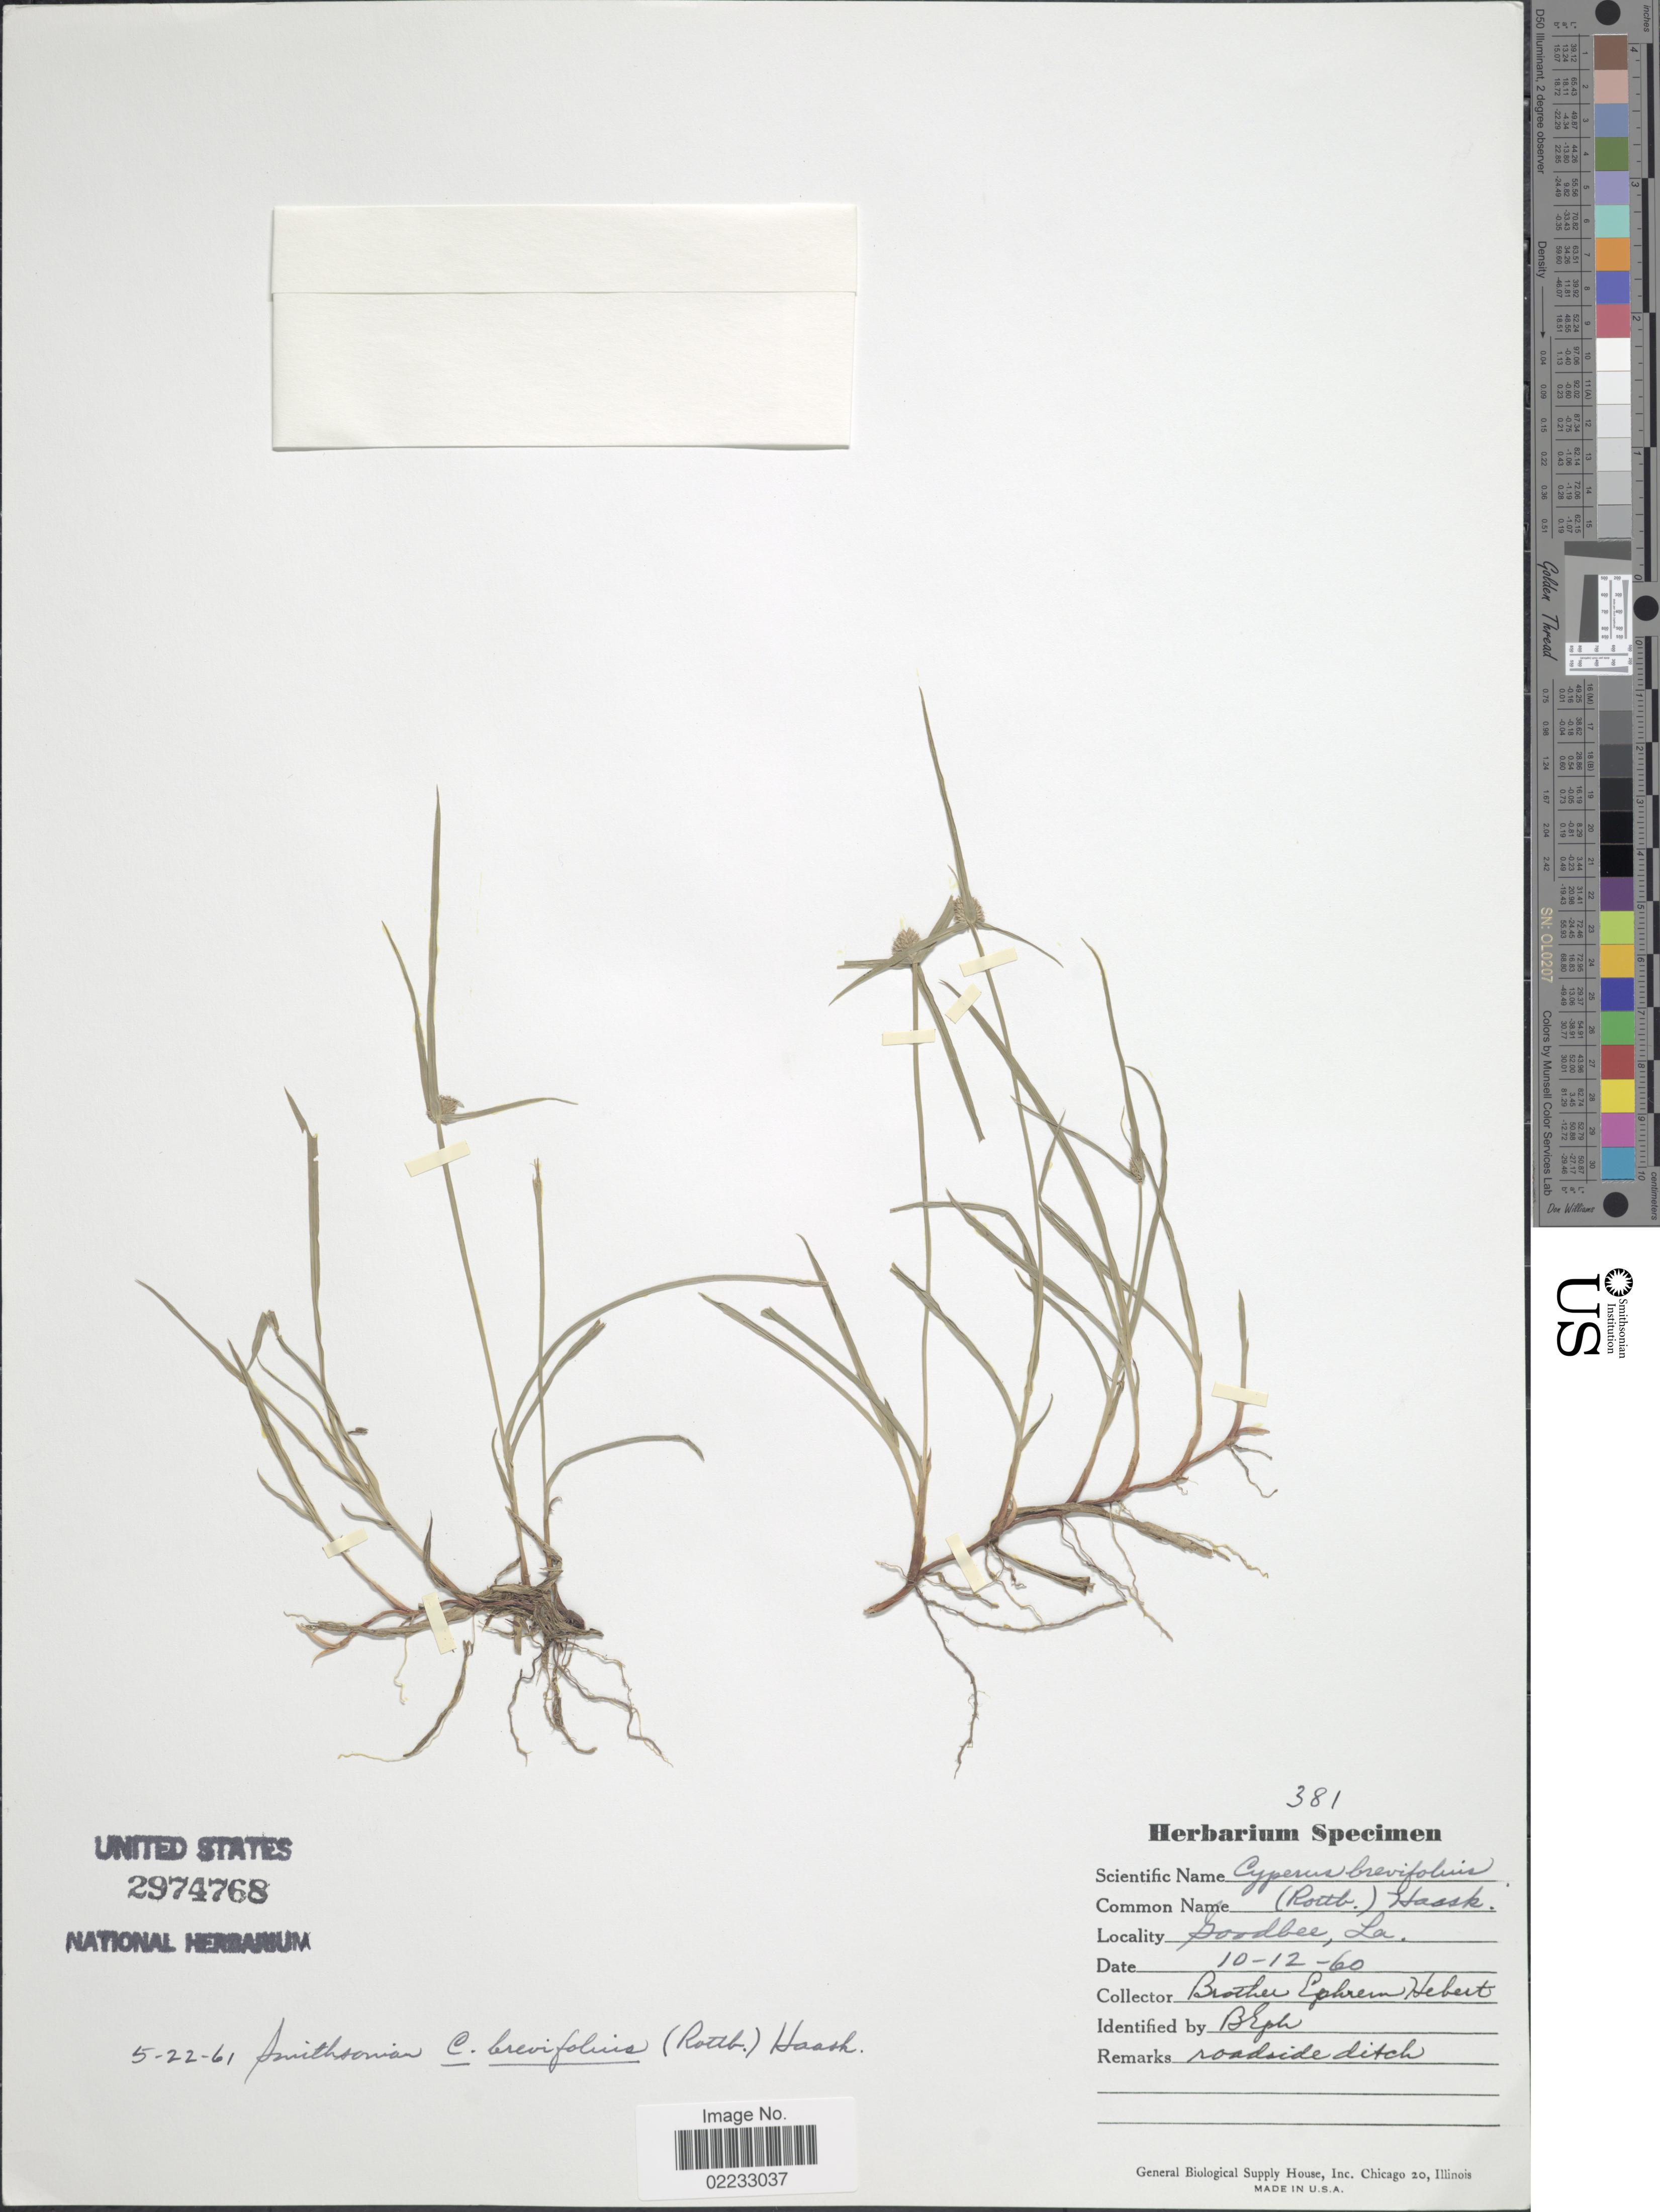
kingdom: Plantae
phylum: Tracheophyta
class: Liliopsida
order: Poales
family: Cyperaceae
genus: Cyperus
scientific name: Cyperus brevifolius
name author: (Rottb.) Hassk.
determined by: Strong, M. T., (US), Smithsonian Institution - National Museum of Natural History (UNITED STATES)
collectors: E. Hebert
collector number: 381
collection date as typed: Transcribed d/m/y: 12/10/60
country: United States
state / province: Louisiana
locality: Goodbee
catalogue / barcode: US 2974768